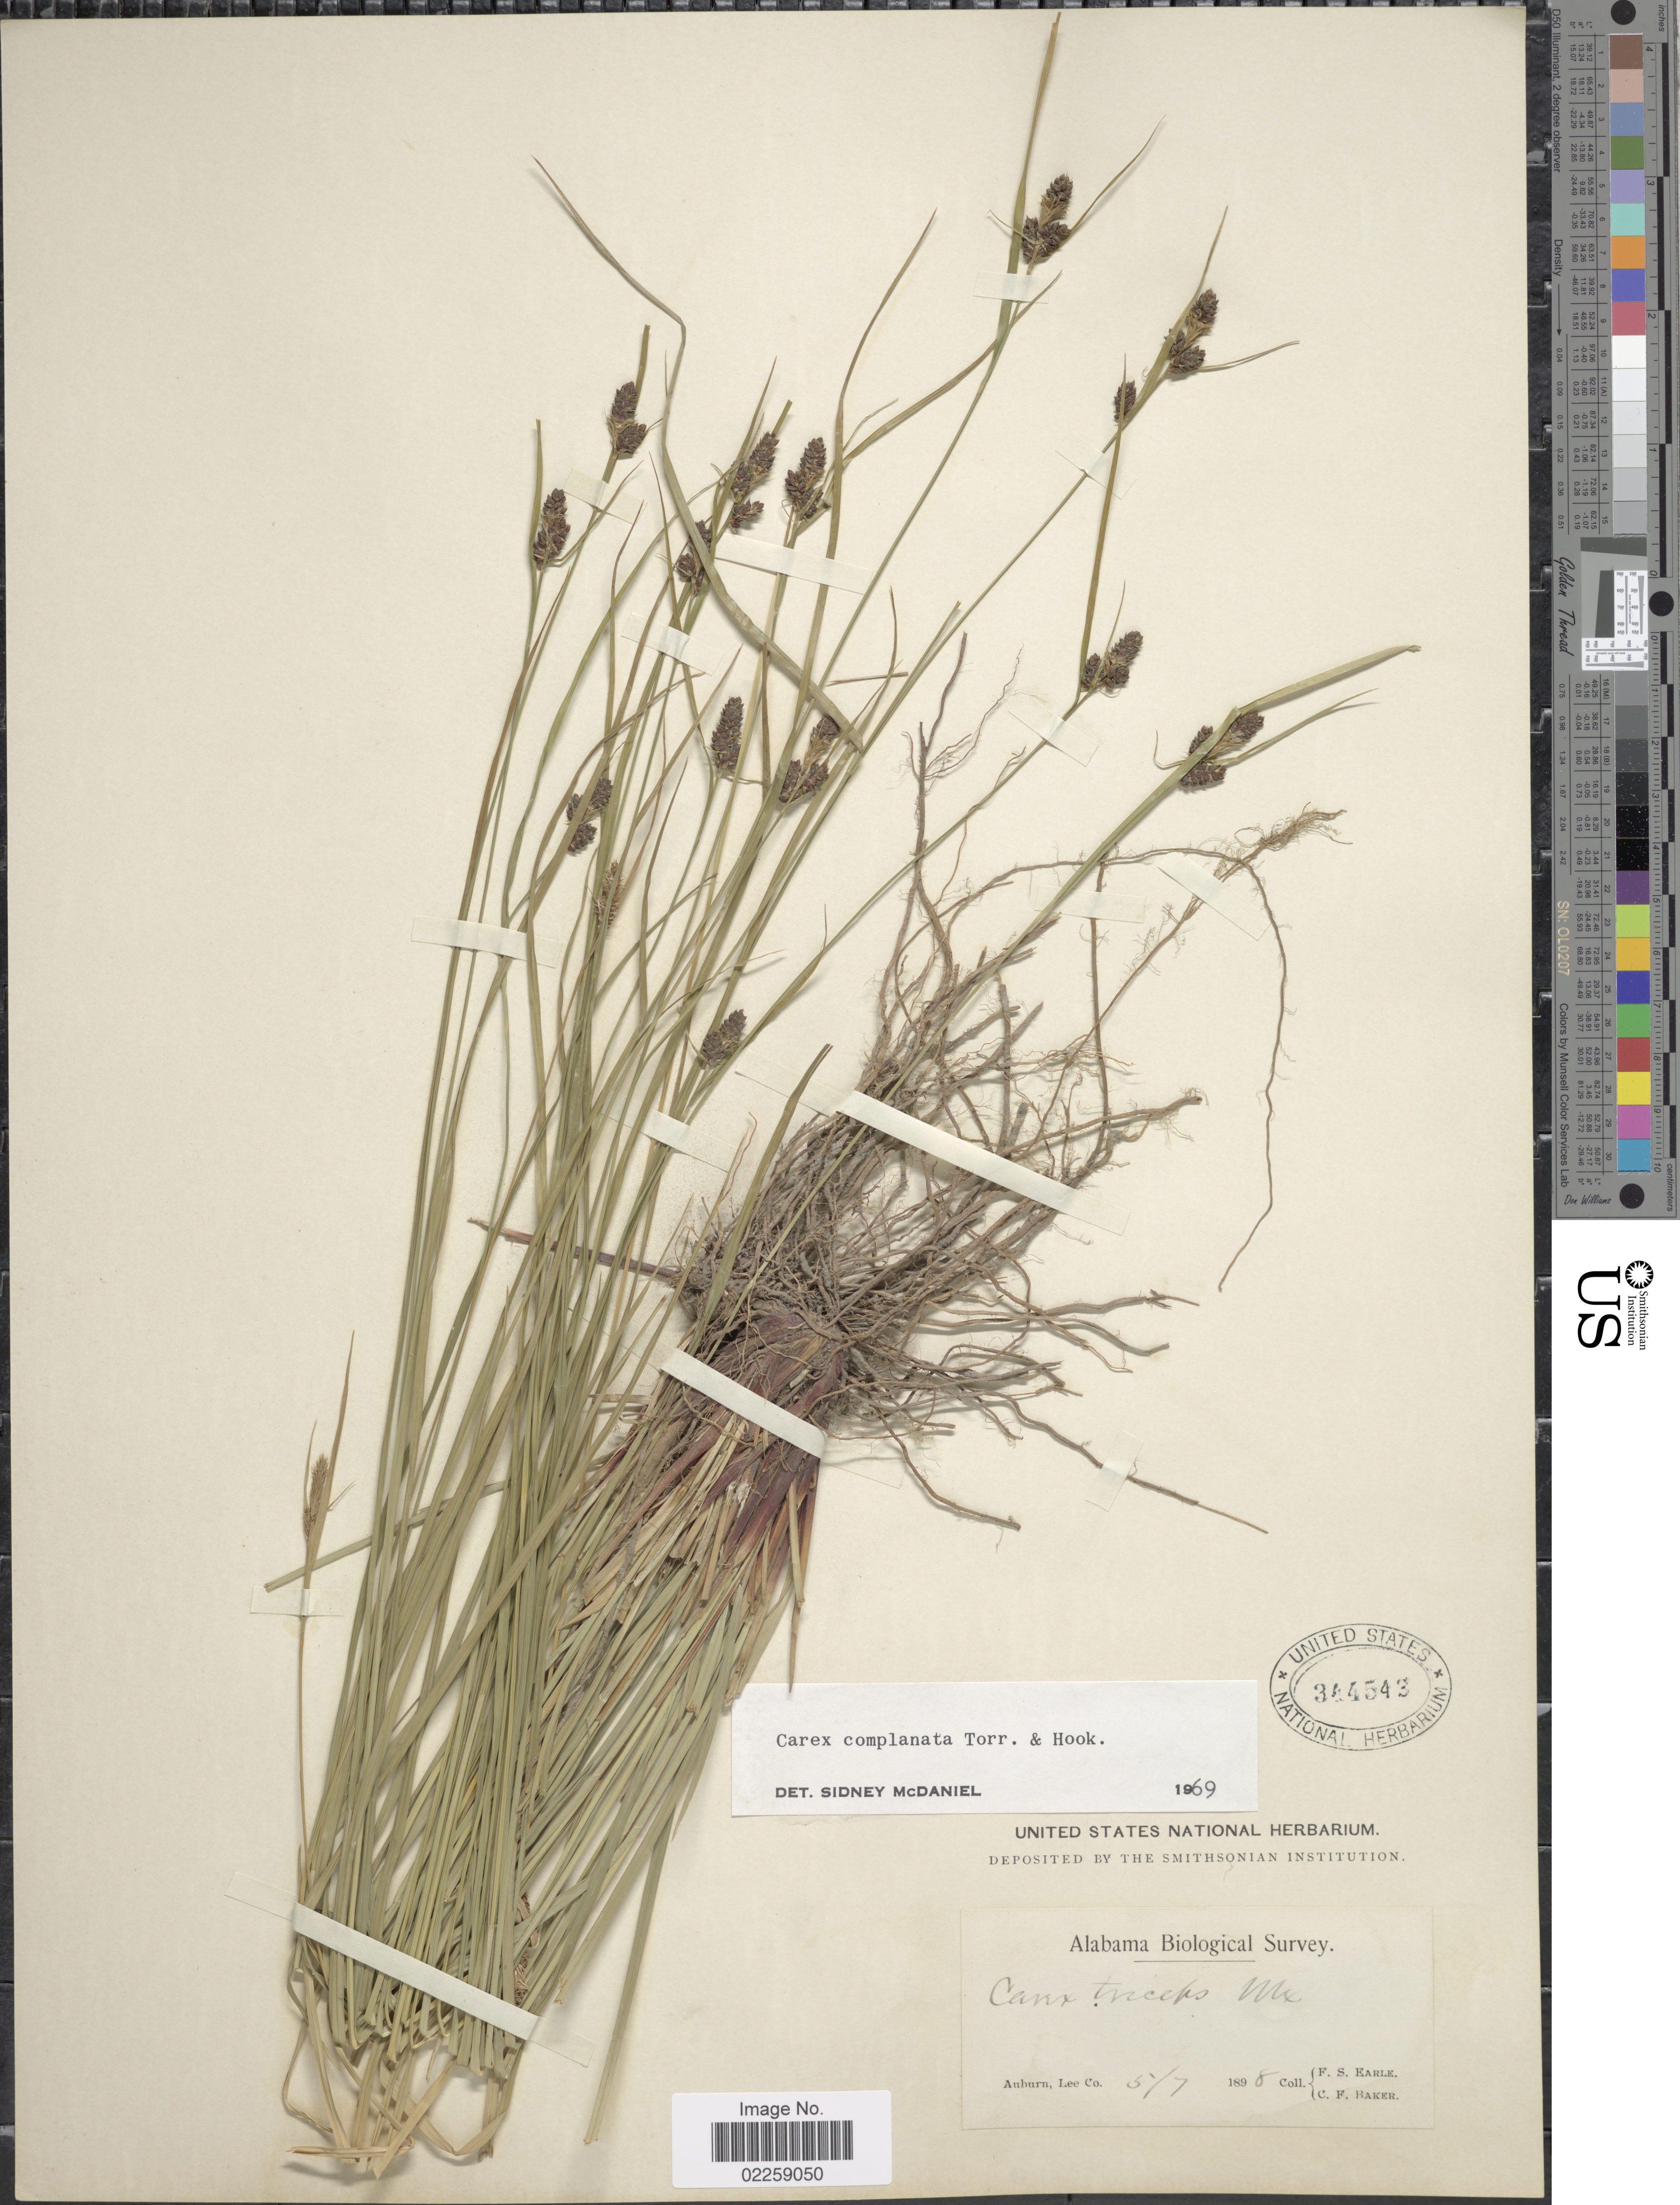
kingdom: Plantae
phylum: Tracheophyta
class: Liliopsida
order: Poales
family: Cyperaceae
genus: Carex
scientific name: Carex complanata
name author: Torr. & Hook.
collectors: F. S. Earle & C. F. Baker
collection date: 1898-07-05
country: United States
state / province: Alabama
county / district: Lee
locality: Auburn, Lee Co.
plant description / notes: No precise locality correction needed. Filled county field.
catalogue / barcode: US 344543